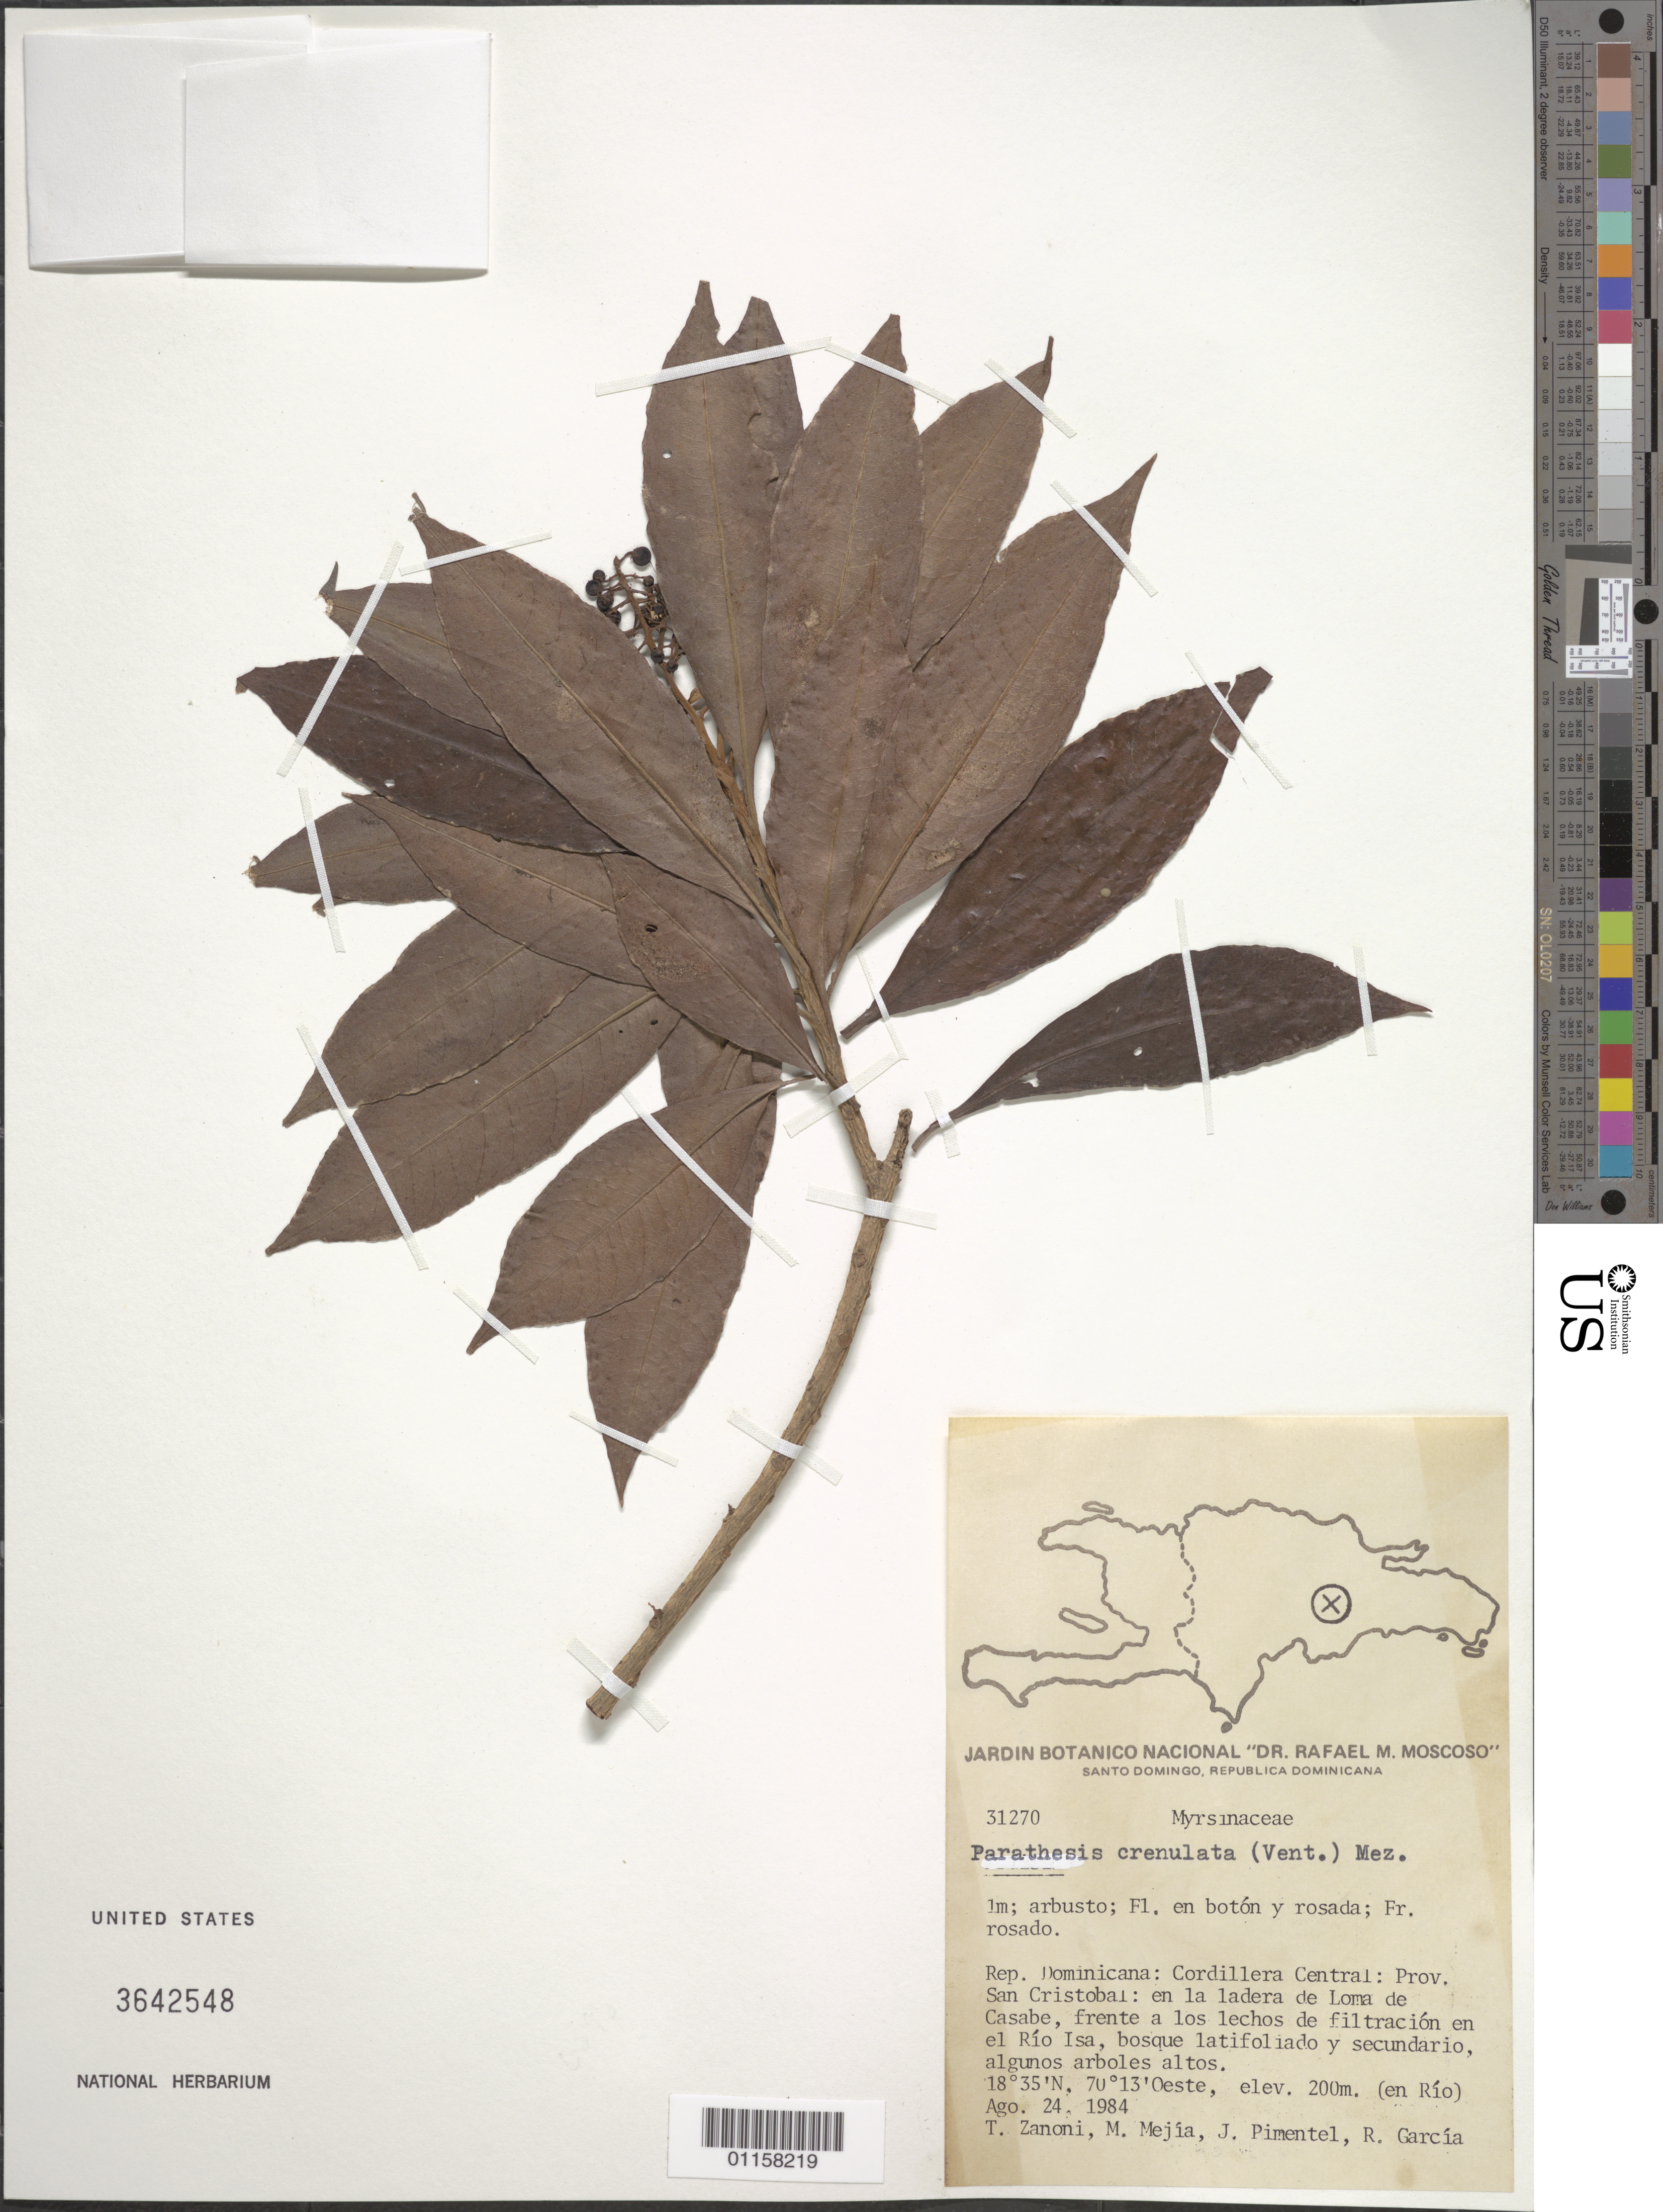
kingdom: Plantae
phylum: Tracheophyta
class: Magnoliopsida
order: Ericales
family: Primulaceae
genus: Parathesis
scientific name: Parathesis crenulata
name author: (Vent.) Hook. f. ex Hemsl.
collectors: T. A. Zanoni, M. Mejia, J. Pimentel & R. García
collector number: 31270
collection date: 1984-08-24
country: Dominican Republic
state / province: San Cristóbal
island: Hispaniola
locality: Cordillera Central, en la ladera de Loma de Casbe, frente a los lechos de filtración en el Río Isa.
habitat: Bosque latifoliado y secundario, algunos arboles altos.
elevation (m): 200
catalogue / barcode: US 3642548